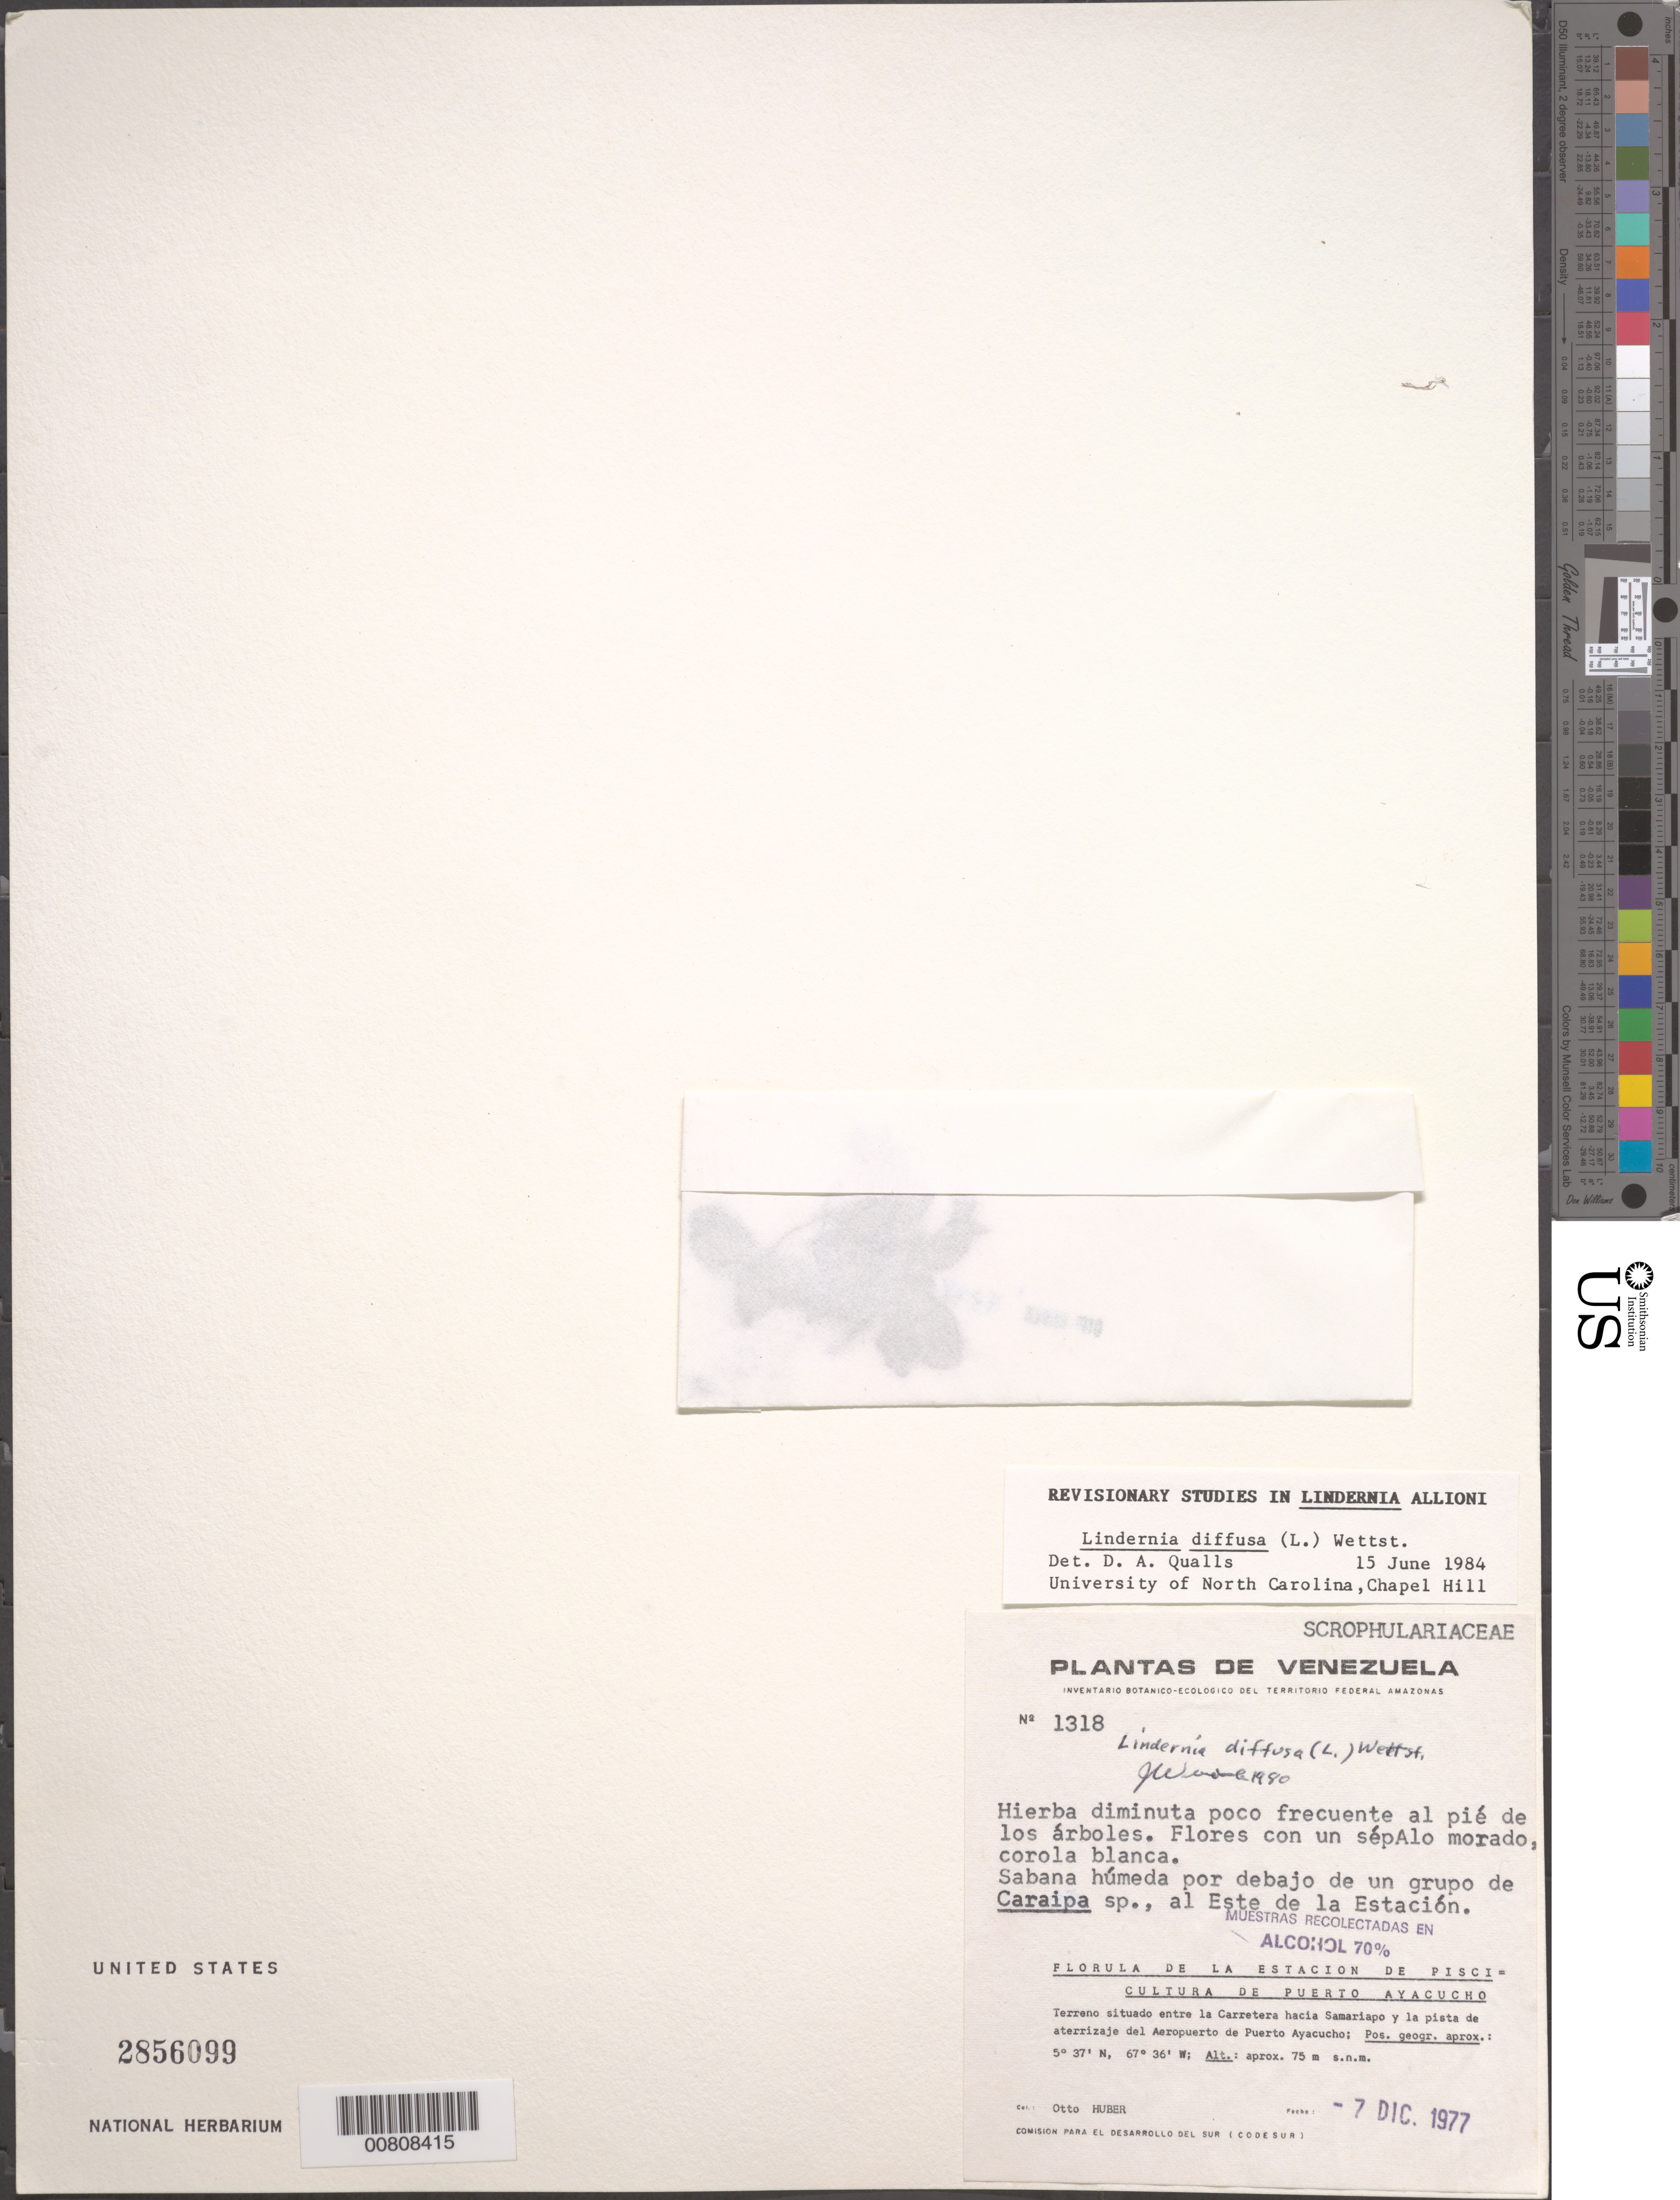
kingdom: Plantae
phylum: Tracheophyta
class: Magnoliopsida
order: Lamiales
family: Linderniaceae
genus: Lindernia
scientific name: Lindernia diffusa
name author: (L.) Wettst.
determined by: Wurdack, John J., (US), US (UNITED STATES)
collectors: O. Huber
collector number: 1318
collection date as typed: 7-Dec-77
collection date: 1977-12-07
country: Venezuela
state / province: Amazonas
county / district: Atures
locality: Puerto Ayacucho, carretera hacia Samariapo y la pista de aterrizaje del Aeropuerto de Puerto Ayacucho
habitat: Sabana húmeda por debajo de un grupo Caraipa sp., al Este de la Estación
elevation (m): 75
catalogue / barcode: US 2856099